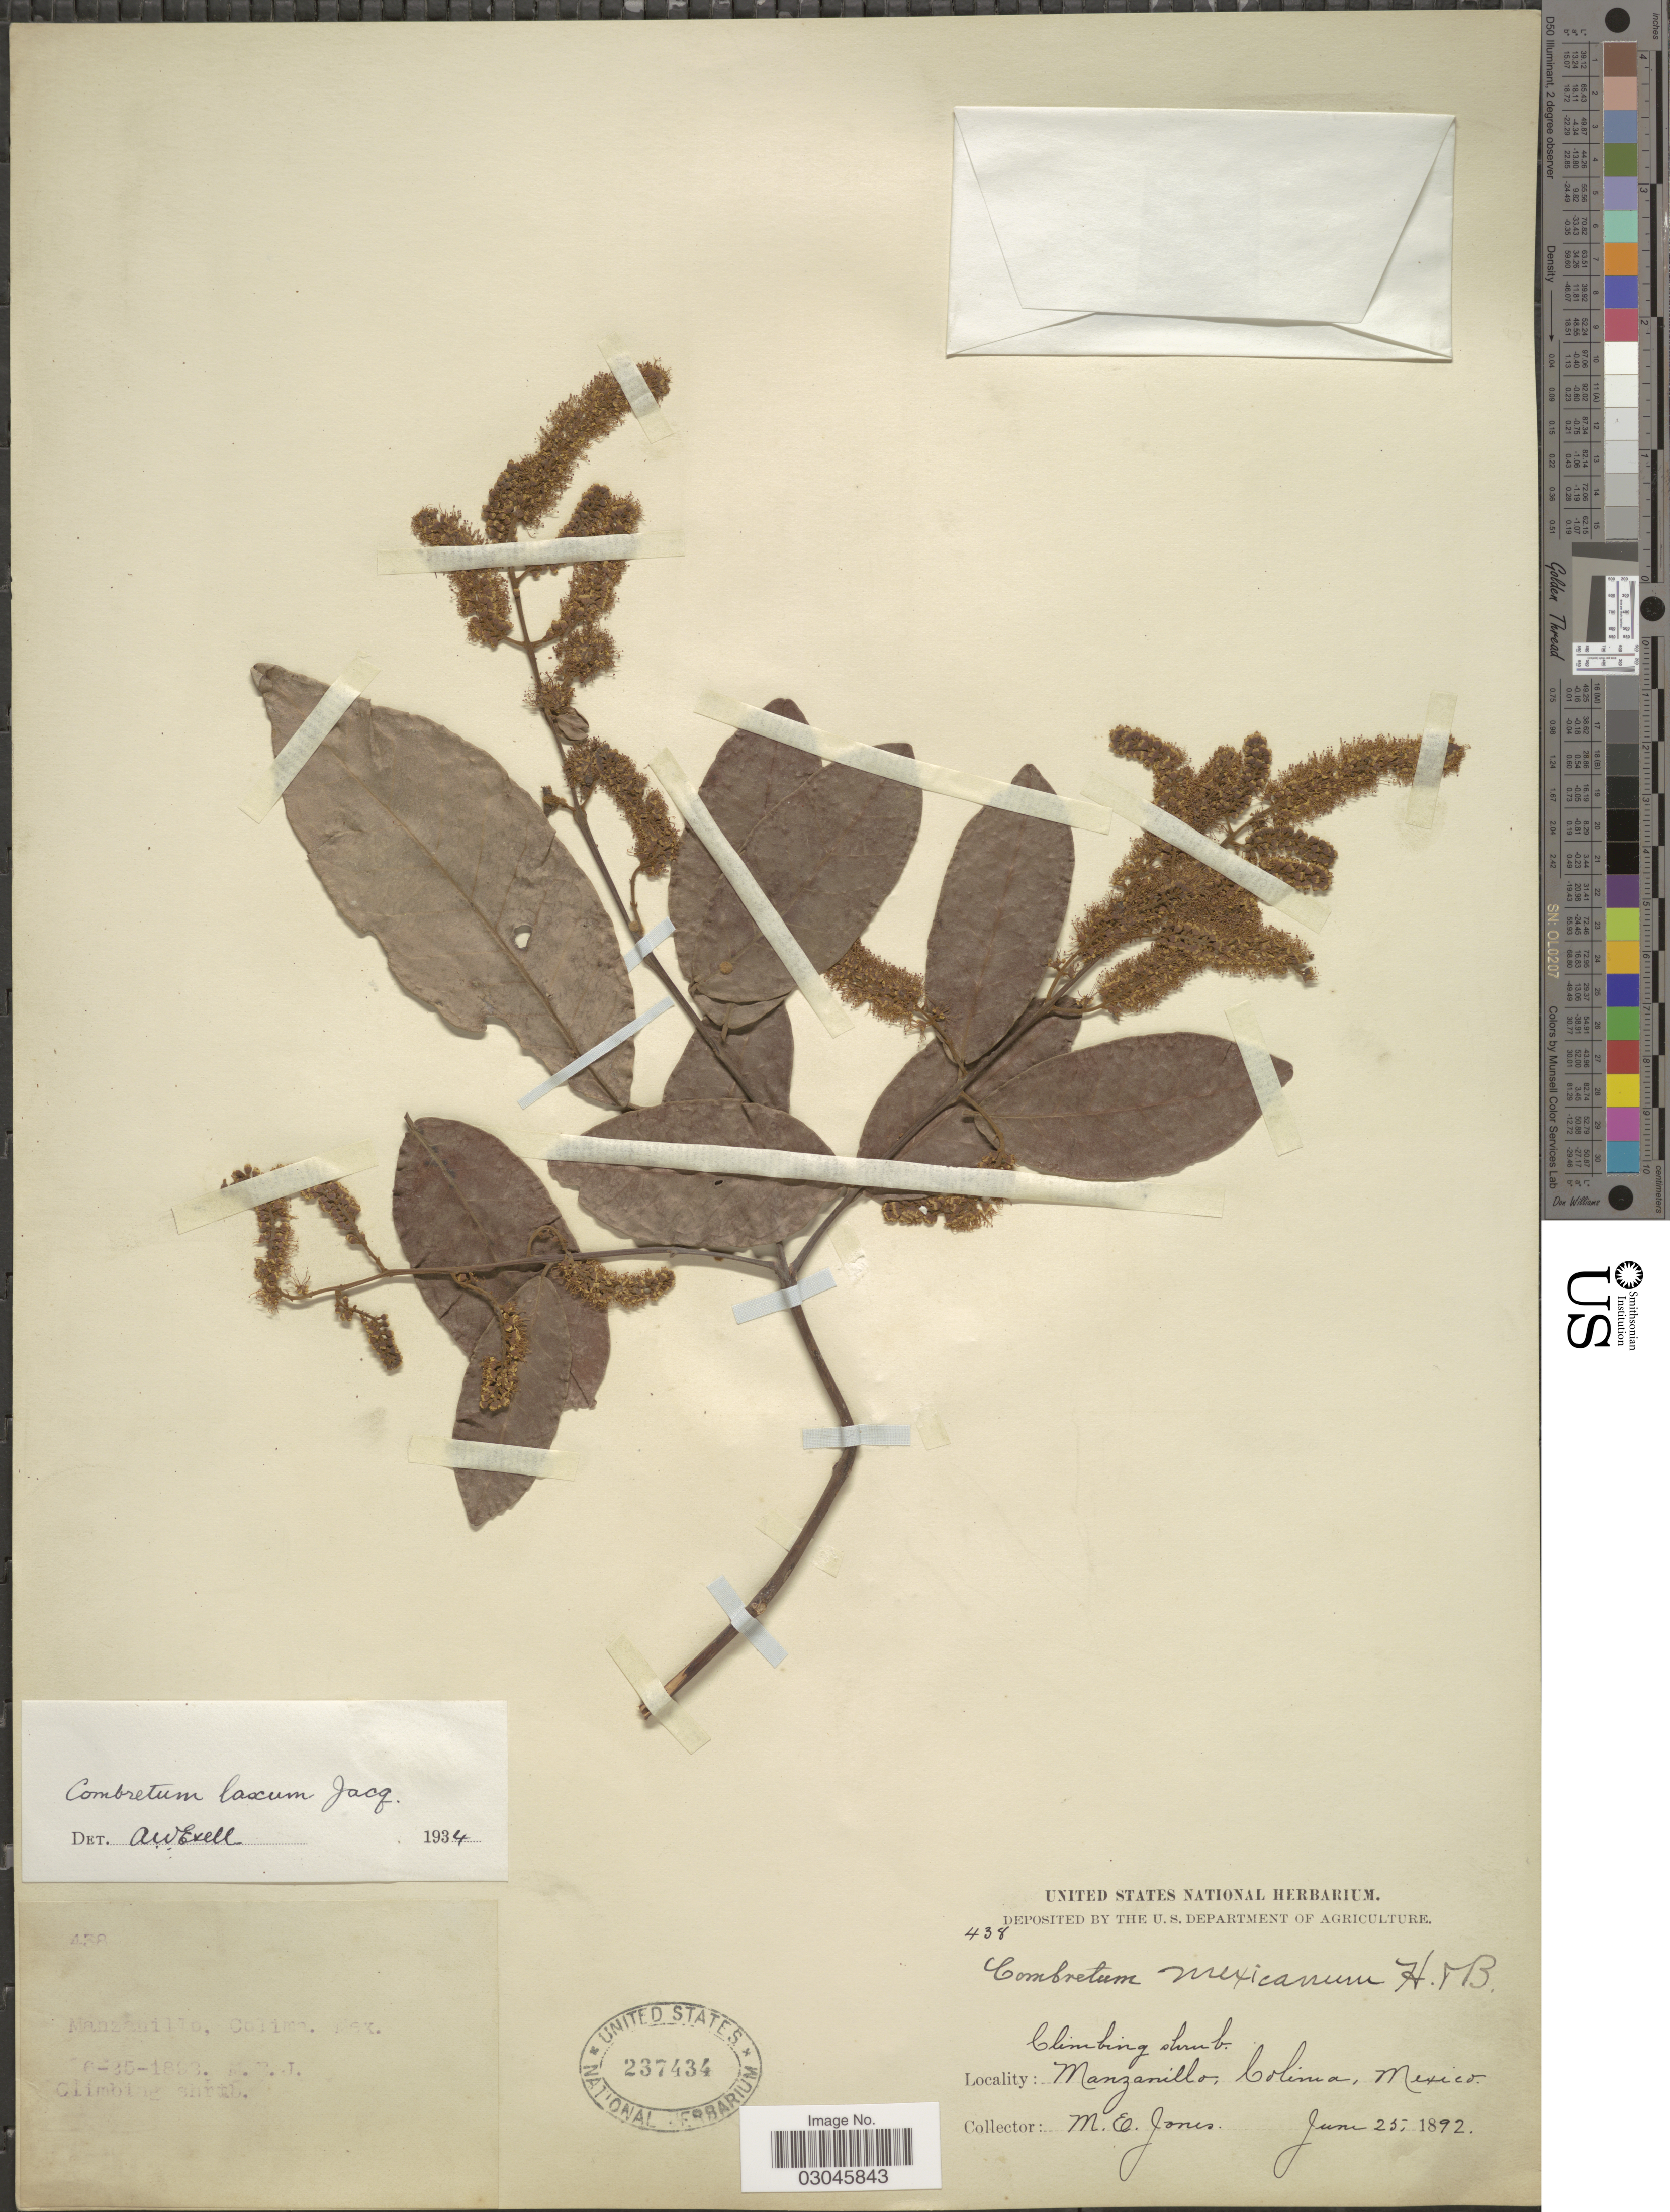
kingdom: Plantae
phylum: Tracheophyta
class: Magnoliopsida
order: Myrtales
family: Combretaceae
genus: Combretum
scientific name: Combretum laxum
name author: Jacq.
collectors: M. E. Jones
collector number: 438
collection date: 1892-06-25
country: Mexico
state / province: Colima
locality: Manzanillo.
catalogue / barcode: US 237434